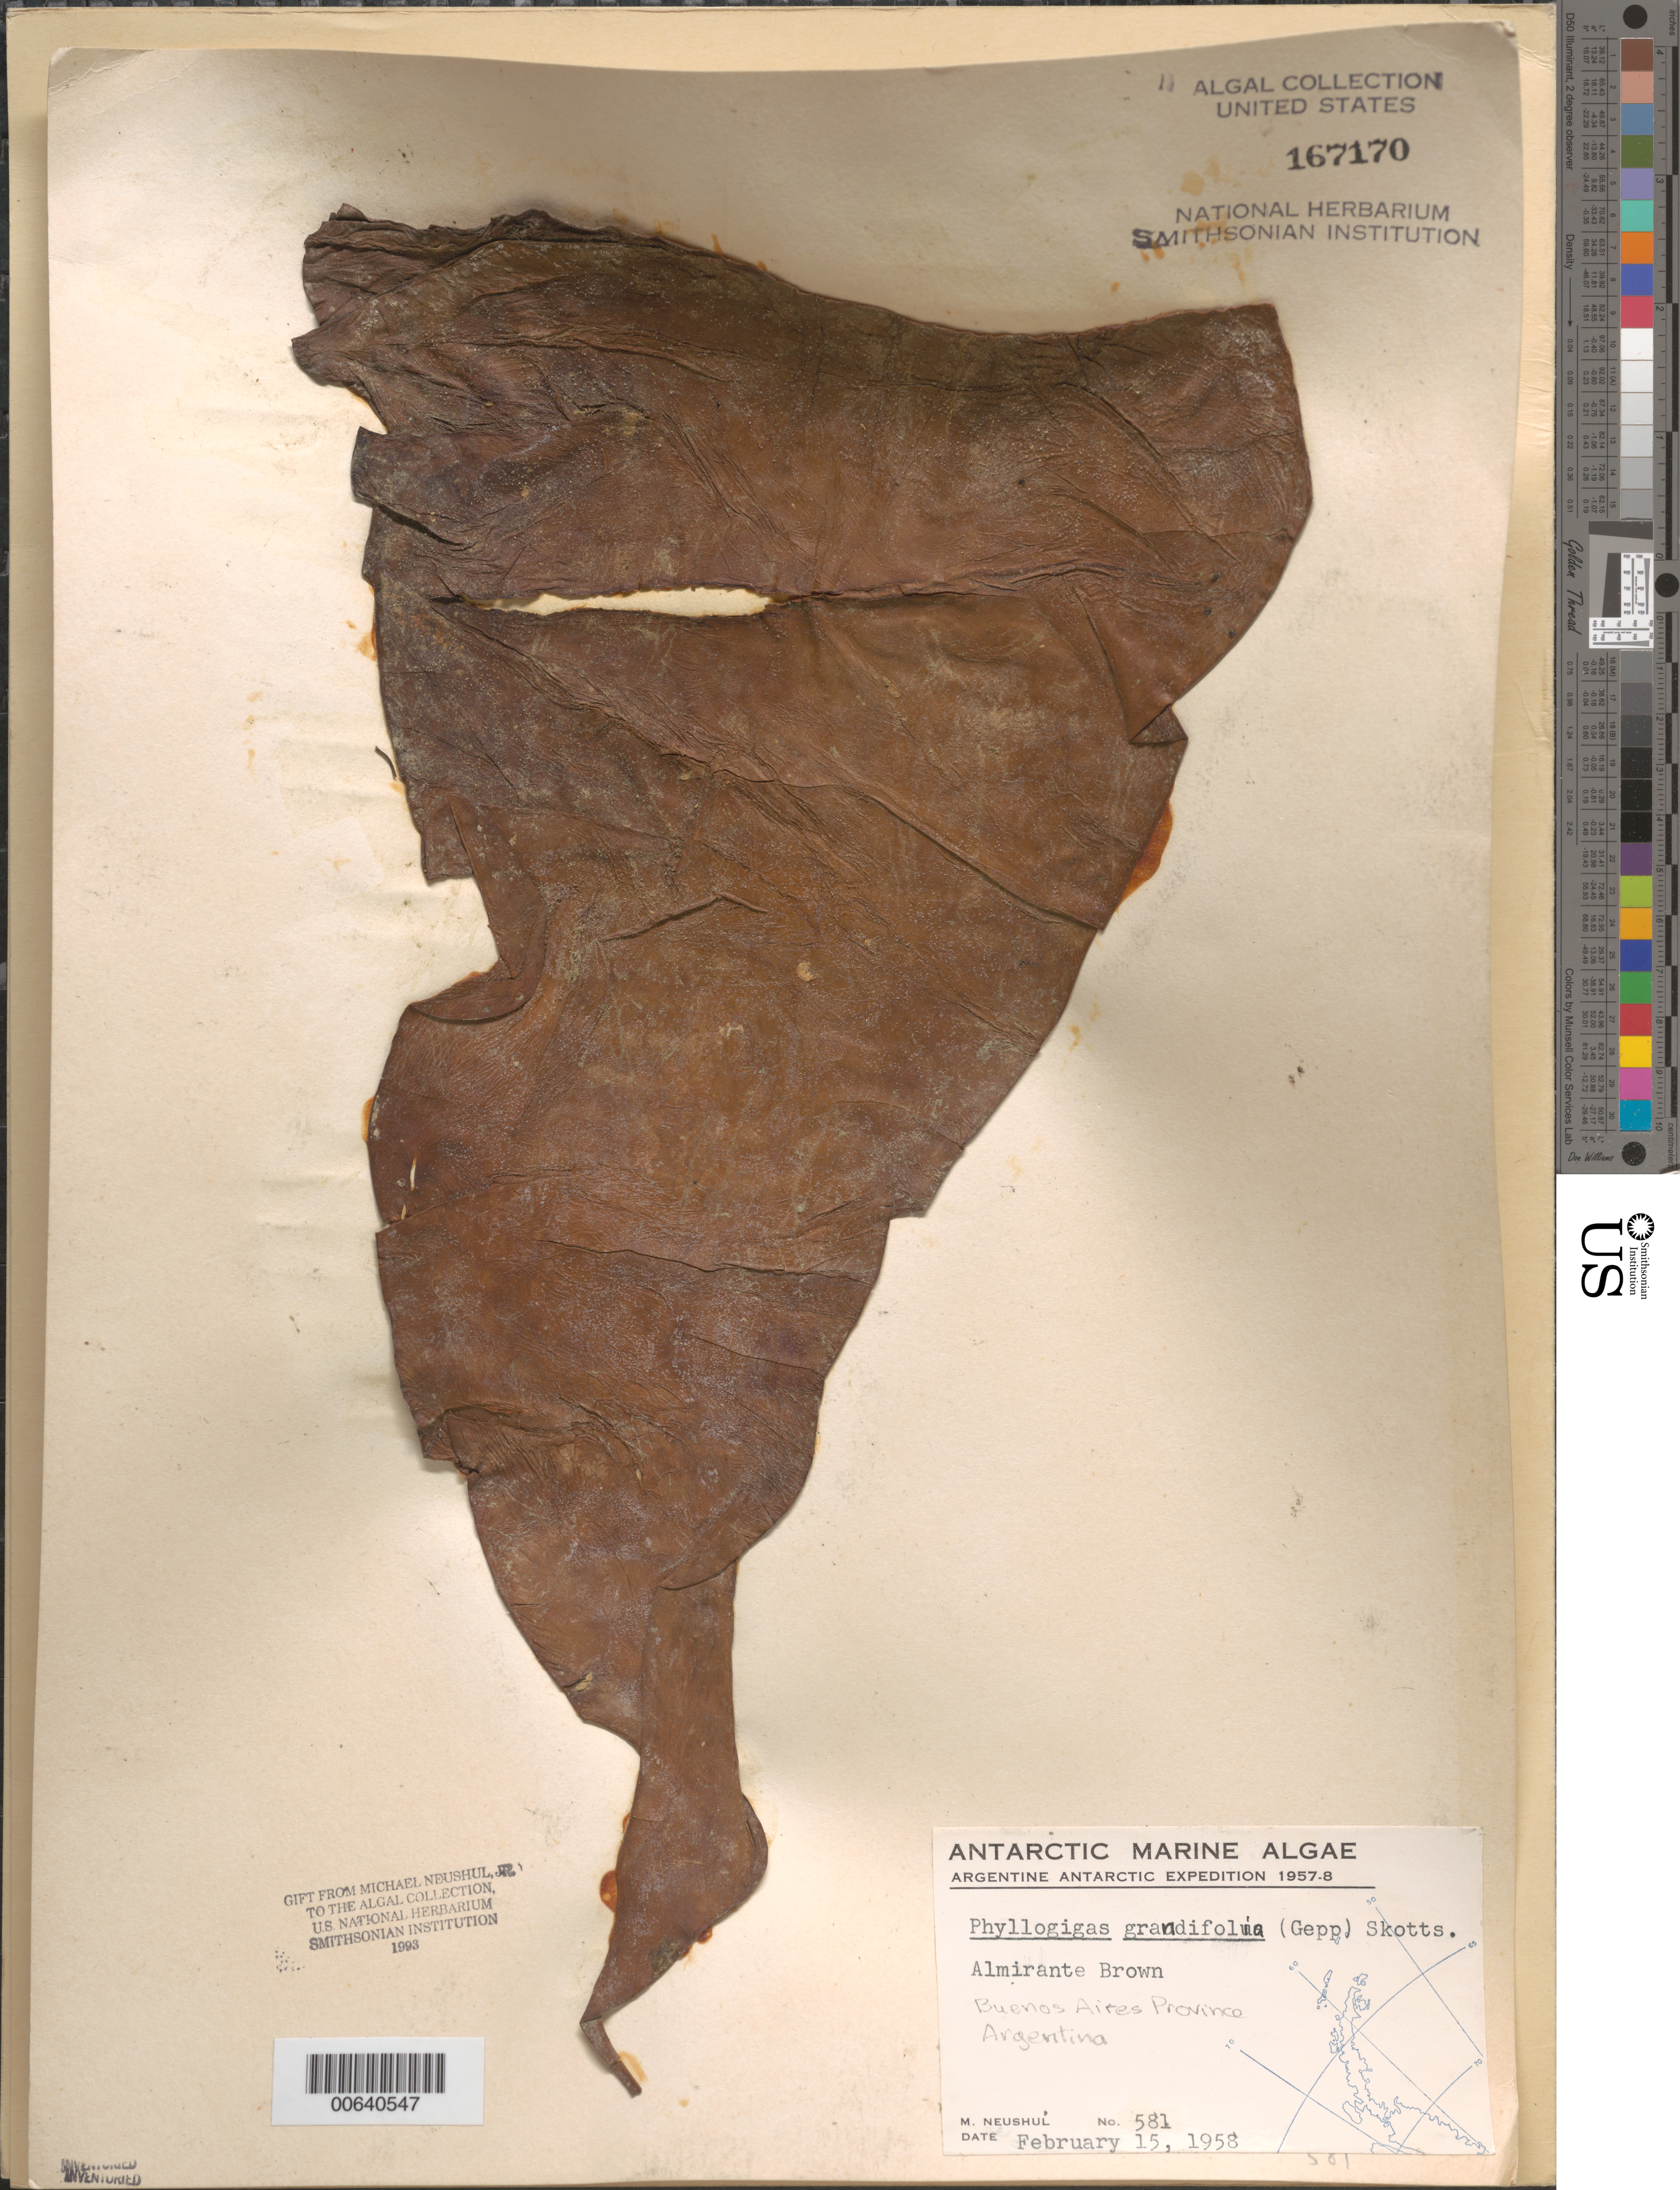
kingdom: Chromista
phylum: Ochrophyta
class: Phaeophyceae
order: Desmarestiales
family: Desmarestiaceae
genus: Himantothallus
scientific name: Himantothallus grandifolius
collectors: M. Neushul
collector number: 581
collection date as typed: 15 Feb 1958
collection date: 1958-02-15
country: Argentina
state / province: Buenos Aires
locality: Almirante Brown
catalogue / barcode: US 167170